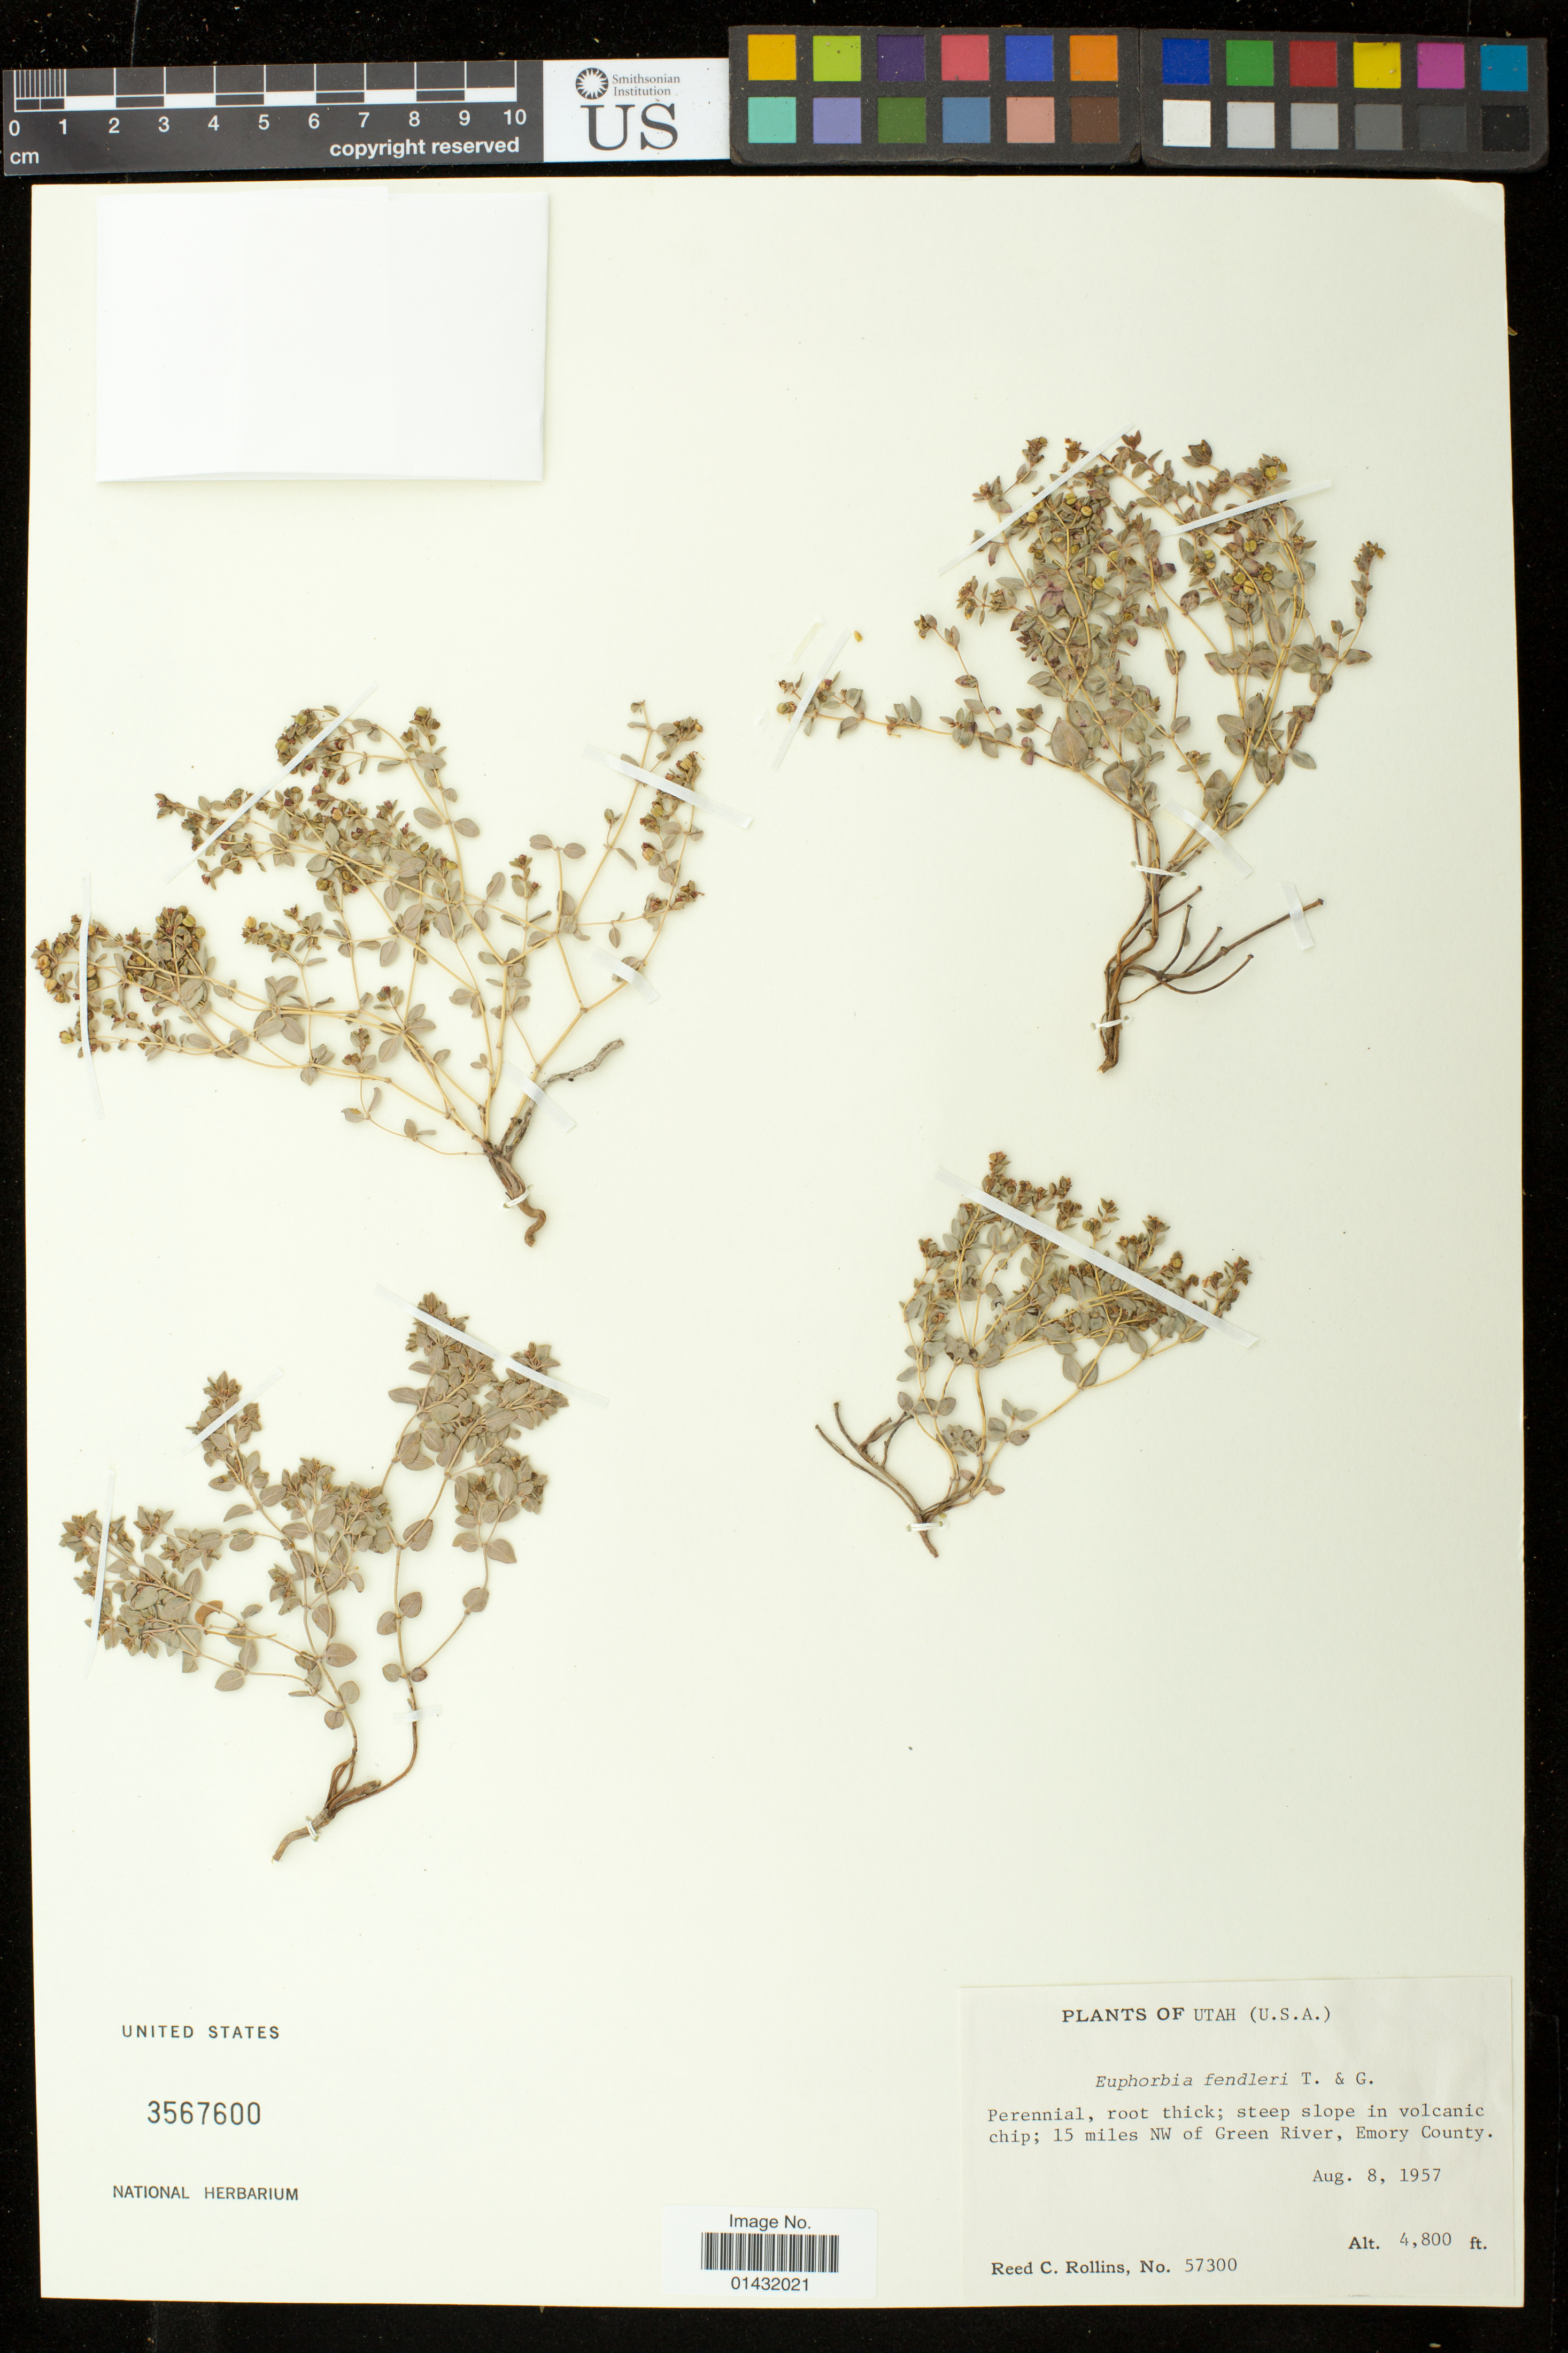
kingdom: Plantae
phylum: Tracheophyta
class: Magnoliopsida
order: Malpighiales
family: Euphorbiaceae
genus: Euphorbia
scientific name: Euphorbia fendleri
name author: Torr. & A. Gray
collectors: R. C. Rollins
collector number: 57300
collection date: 1957-08-08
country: United States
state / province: Utah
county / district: Emory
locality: Steep slope in volcanic chip; 15 miles NW of Green River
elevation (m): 1463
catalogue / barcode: US 3567600